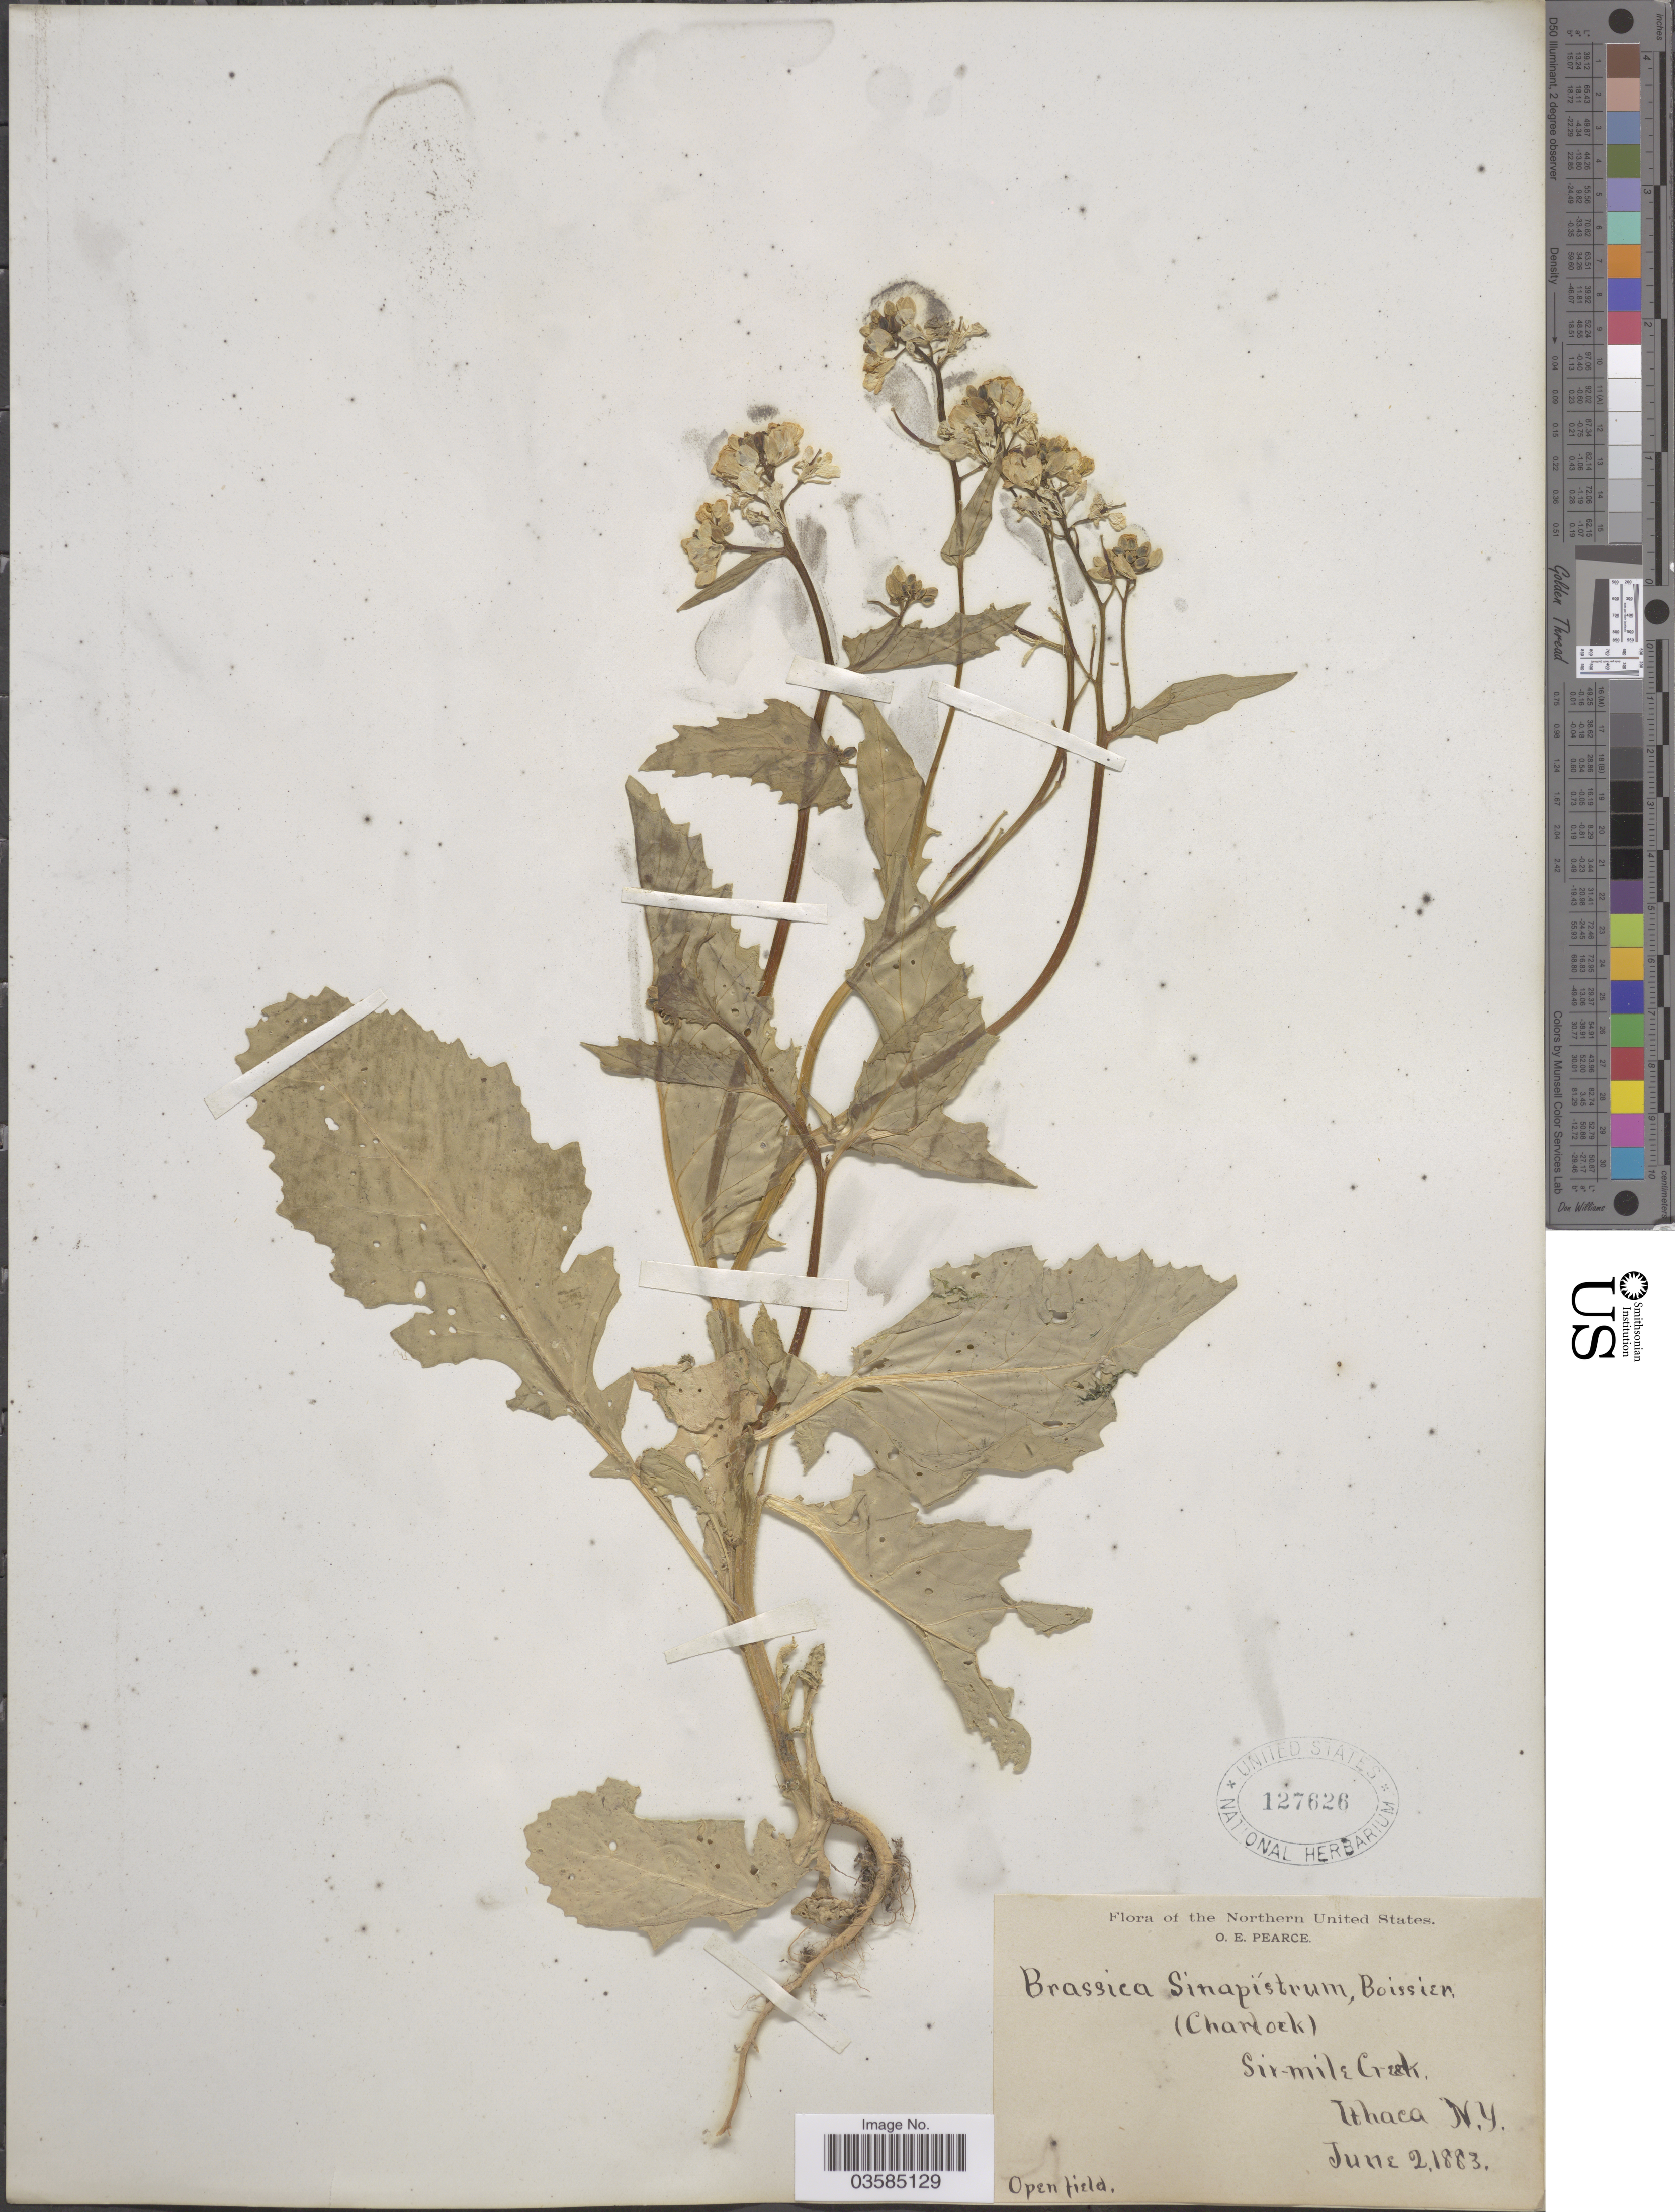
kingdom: Plantae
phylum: Tracheophyta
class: Magnoliopsida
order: Brassicales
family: Brassicaceae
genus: Brassica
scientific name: Brassica kaber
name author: (DC.) L.C. Wheeler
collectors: O. E. Pearce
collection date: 1883-06-02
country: United States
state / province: New York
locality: The Northern United States. Six-mile Creek. Ithaca.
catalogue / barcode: US 127626